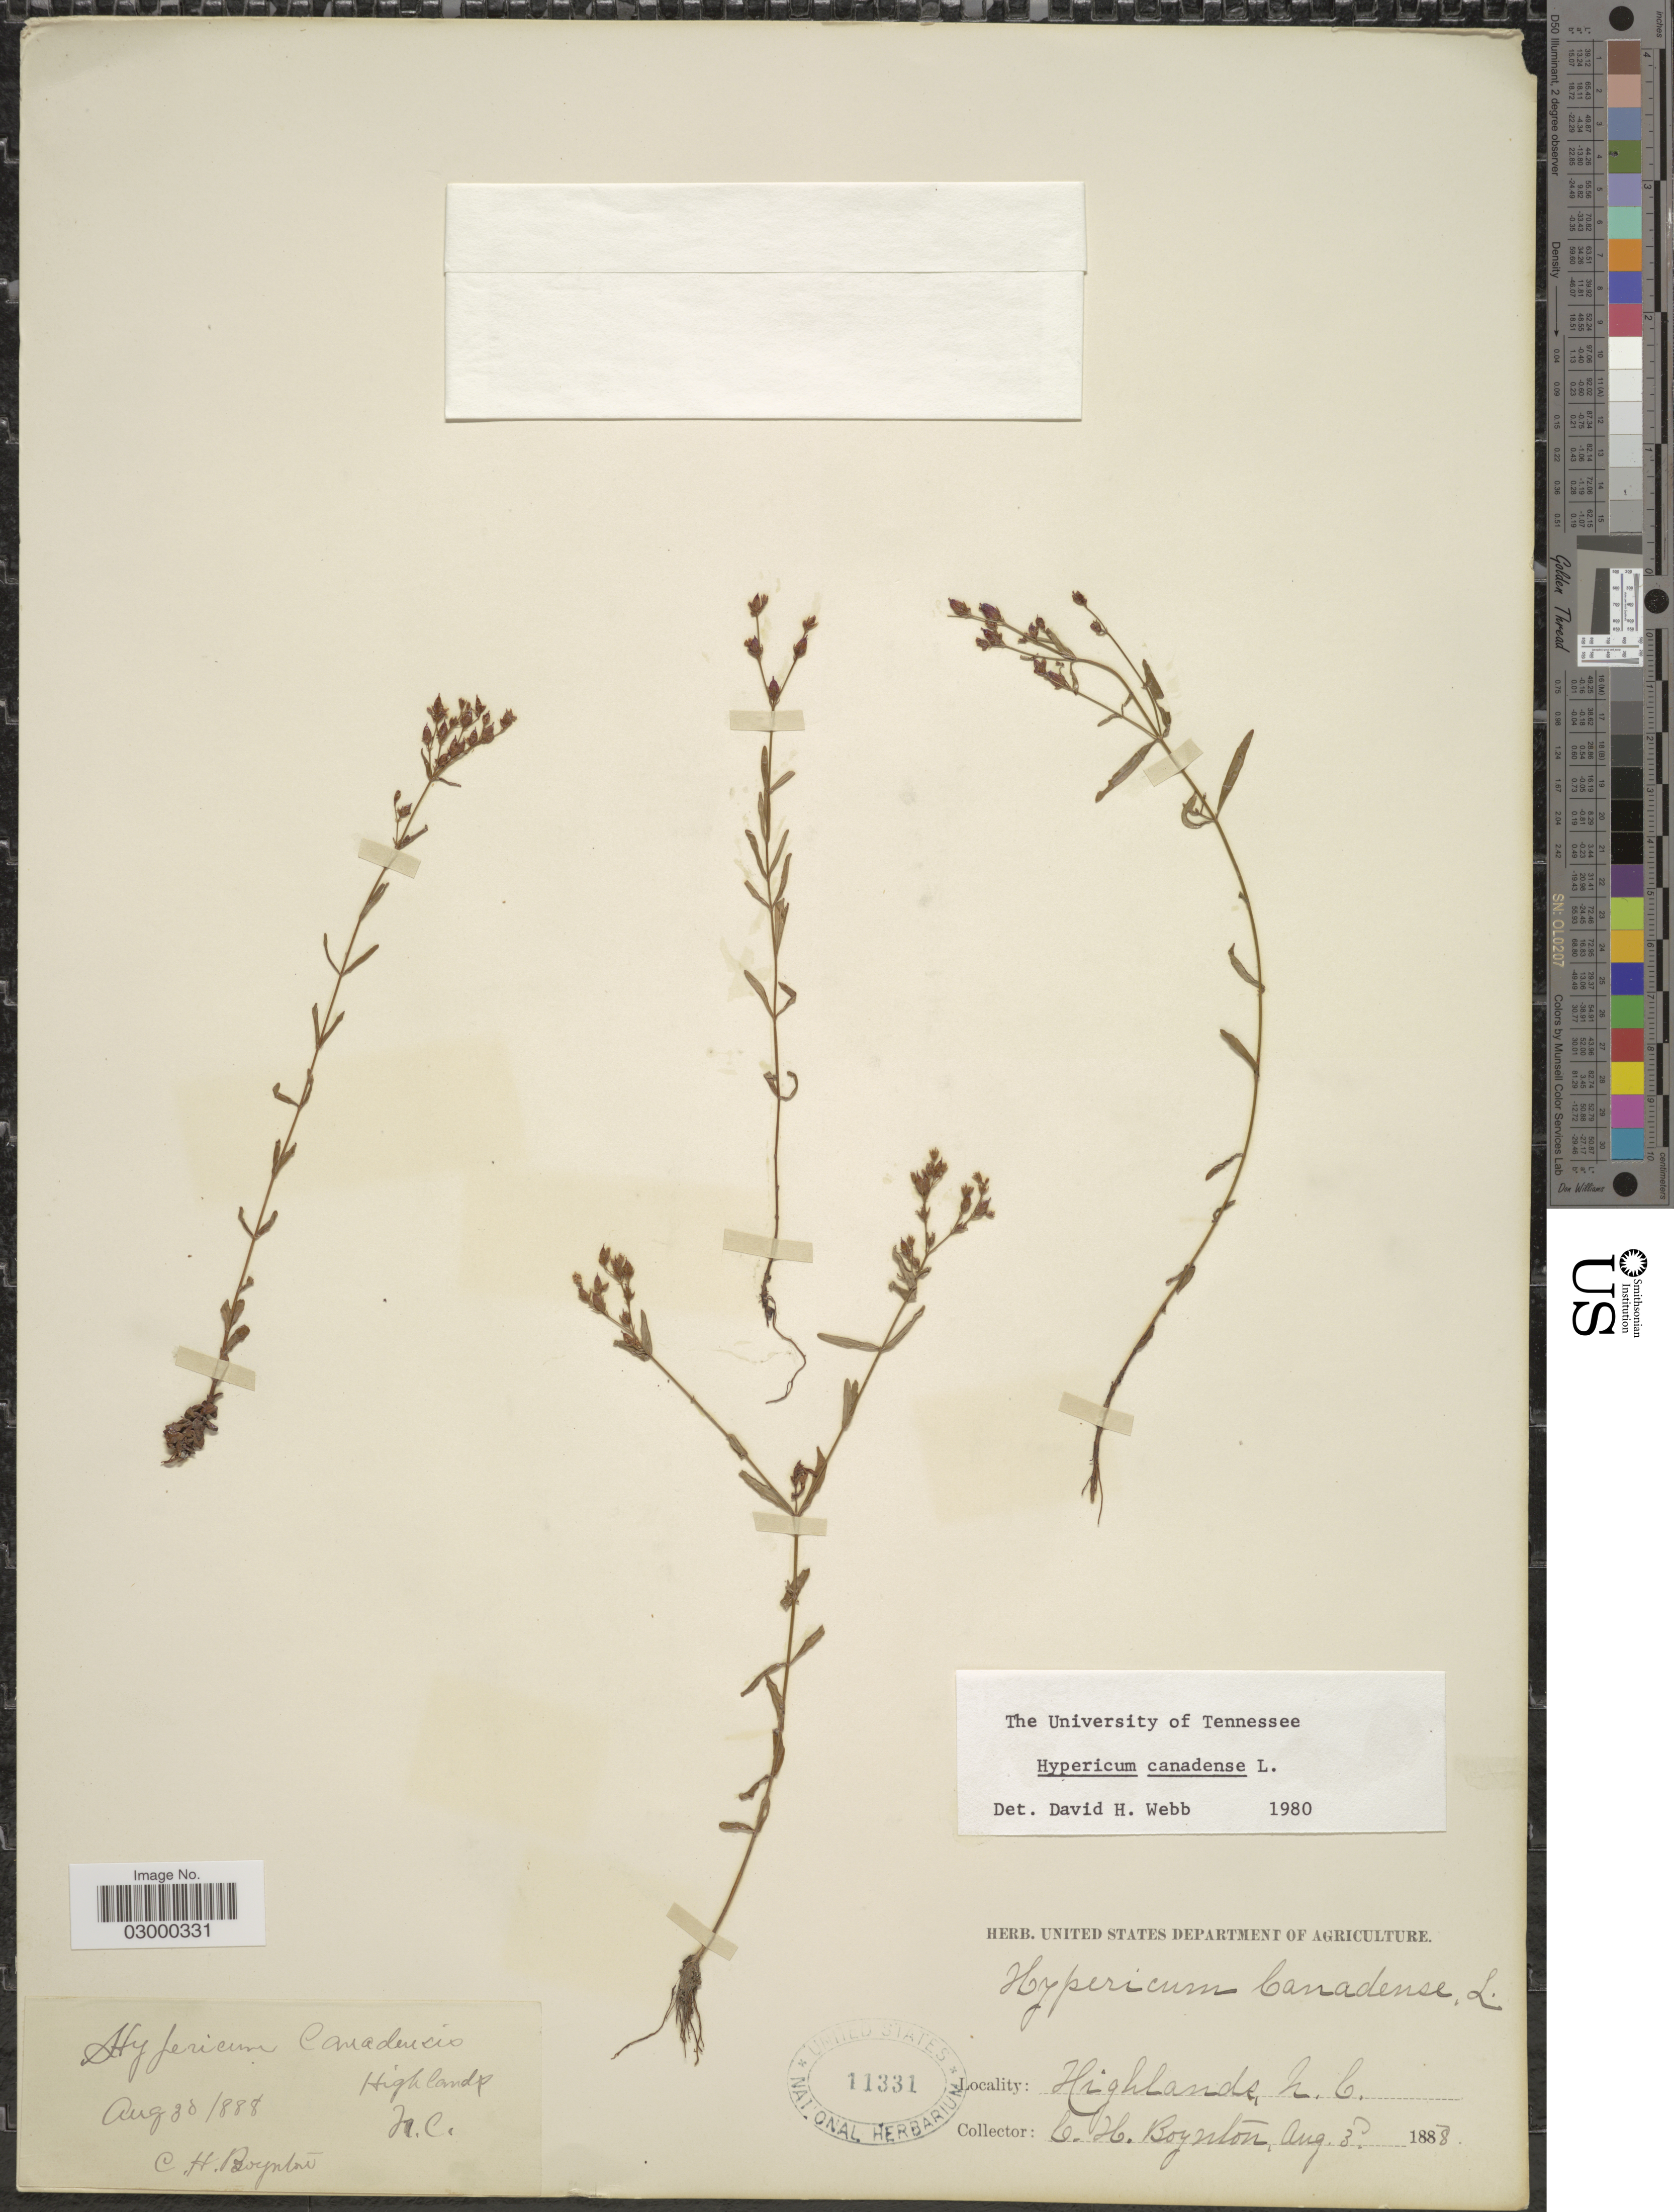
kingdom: Plantae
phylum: Tracheophyta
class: Magnoliopsida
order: Malpighiales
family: Hypericaceae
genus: Hypericum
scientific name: Hypericum canadense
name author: L.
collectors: C. Boynton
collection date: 1888-08-30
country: United States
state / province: North Carolina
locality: Highlands, N.C.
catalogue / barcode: US 11331